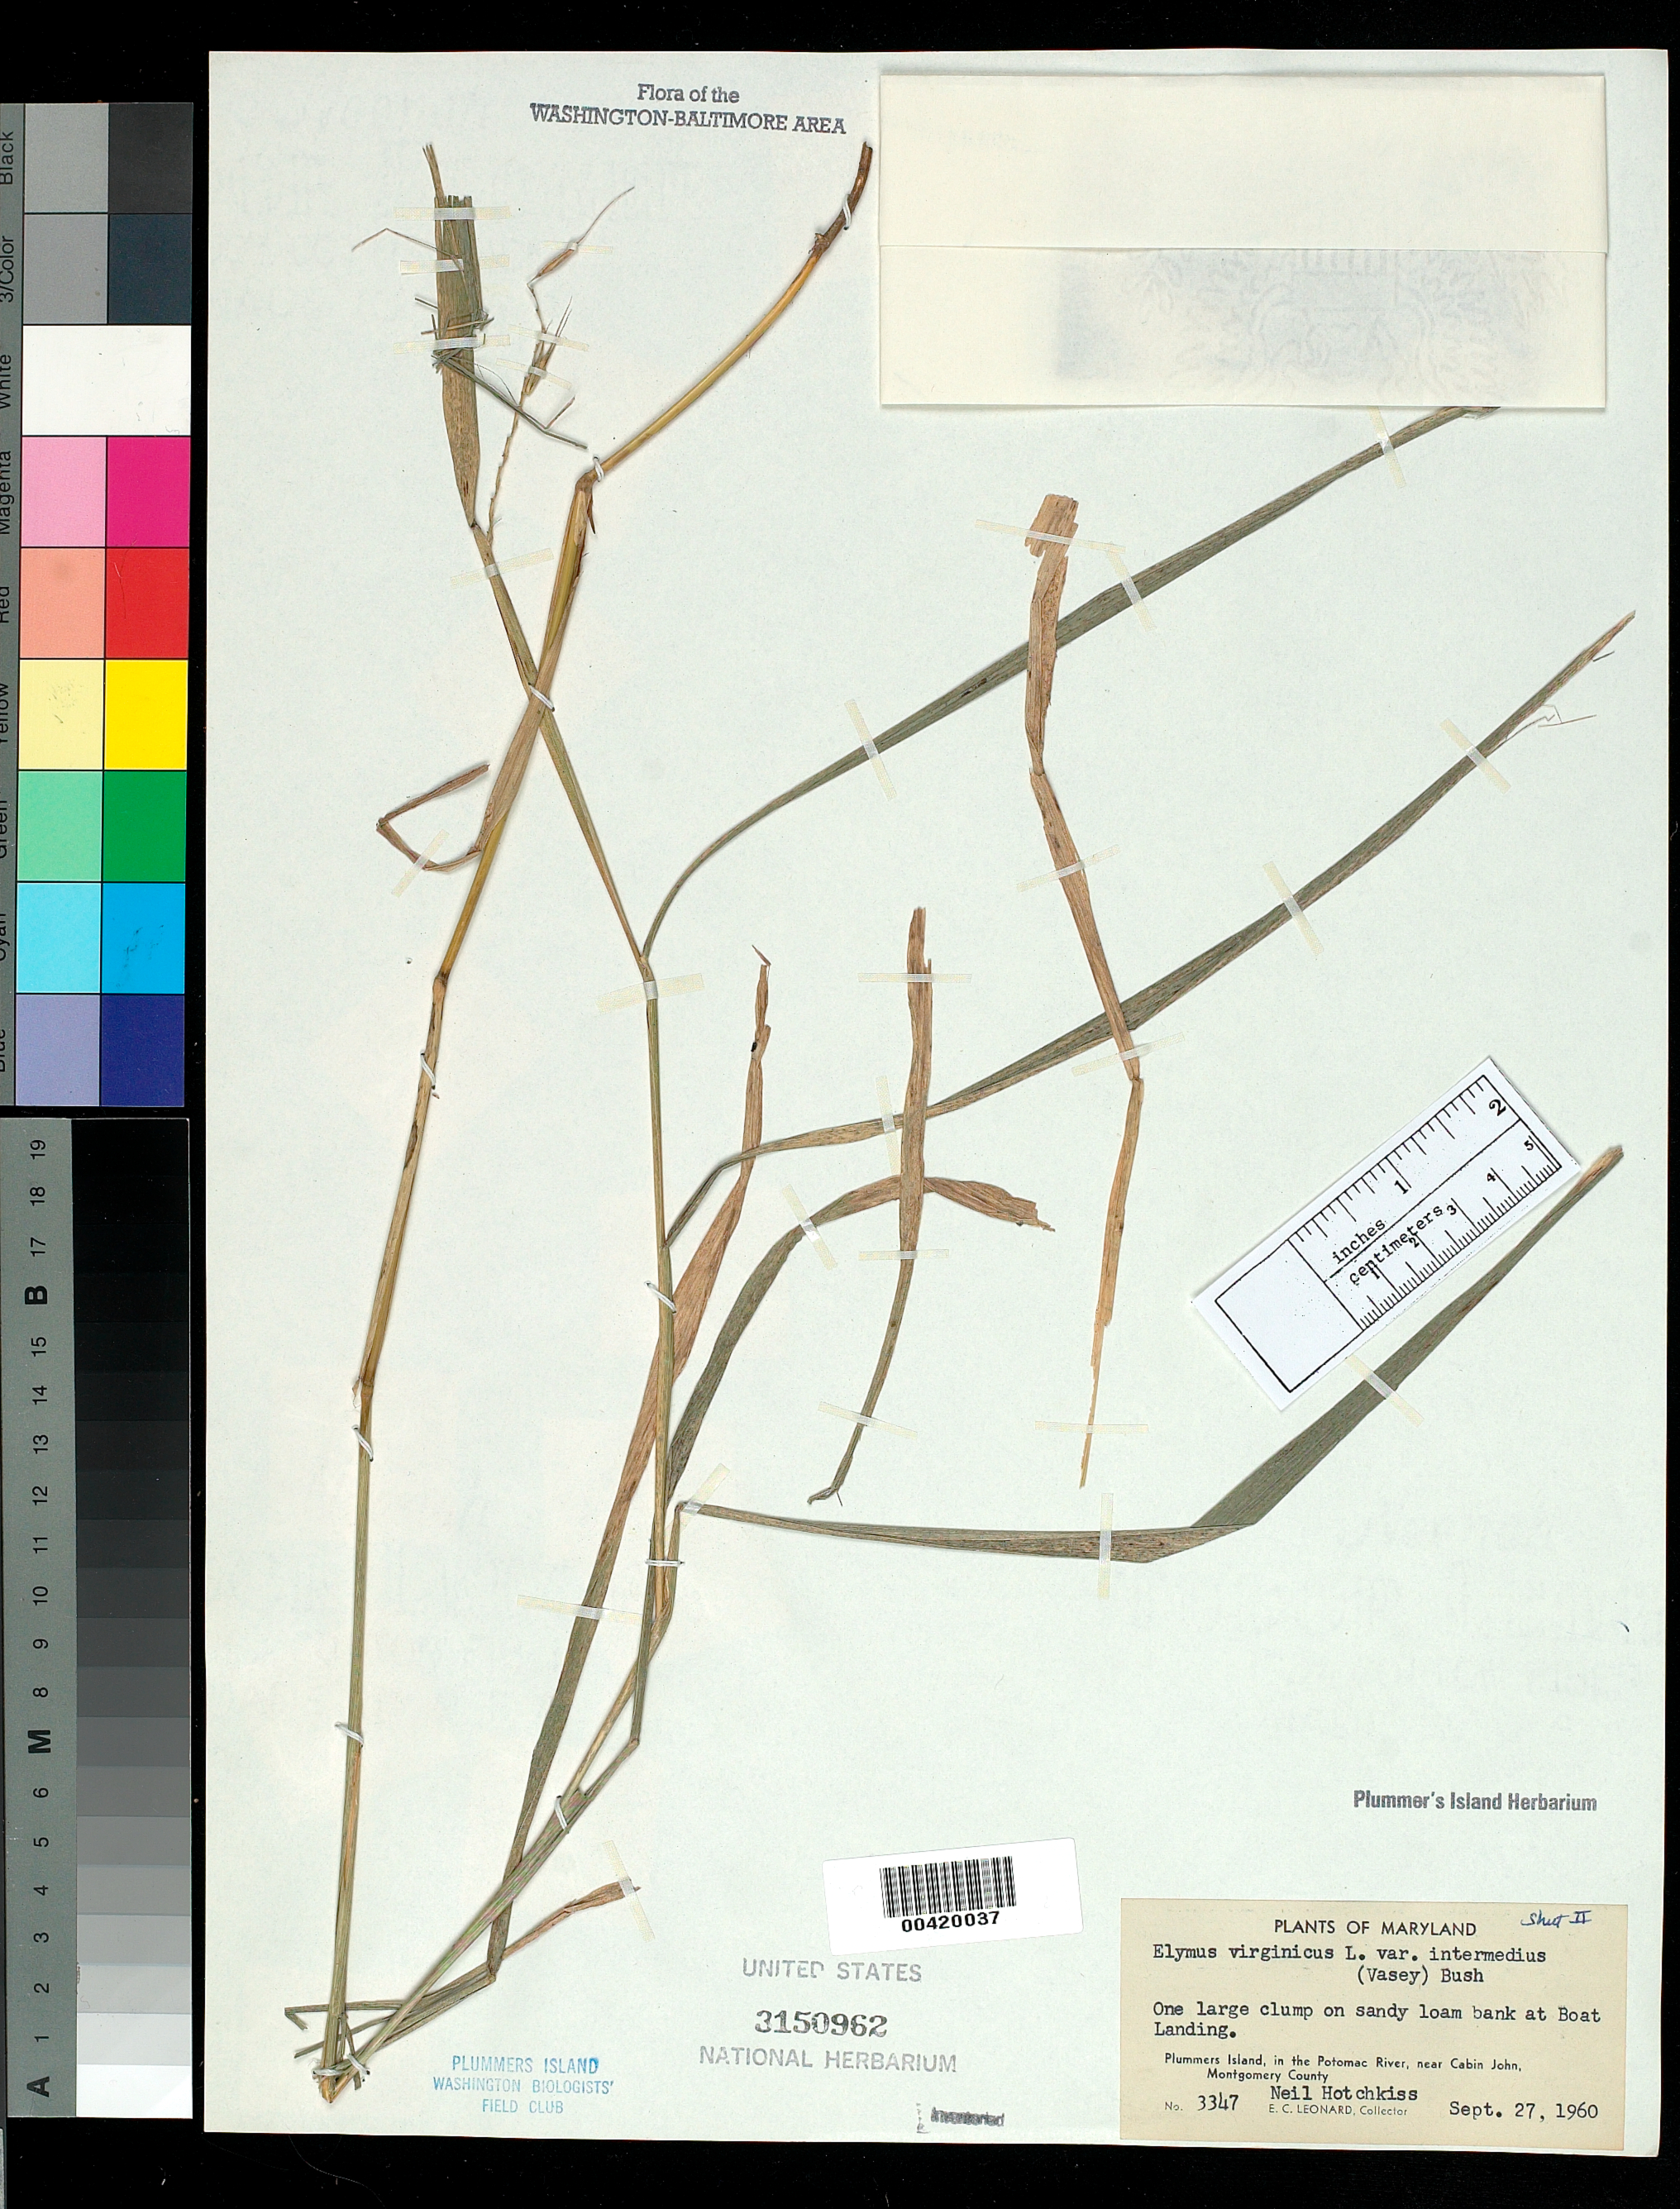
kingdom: Plantae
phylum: Tracheophyta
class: Liliopsida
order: Poales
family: Poaceae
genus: Elymus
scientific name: Elymus virginicus var. intermedius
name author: L.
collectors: E. C. Leonard & N. Hotchkiss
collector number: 3347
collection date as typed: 27 Sep 1960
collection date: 1960-09-27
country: United States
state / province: Maryland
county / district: Montgomery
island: Plummers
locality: Plummer's Island, at Boat Landing C. & O. Canal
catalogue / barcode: US 3150962